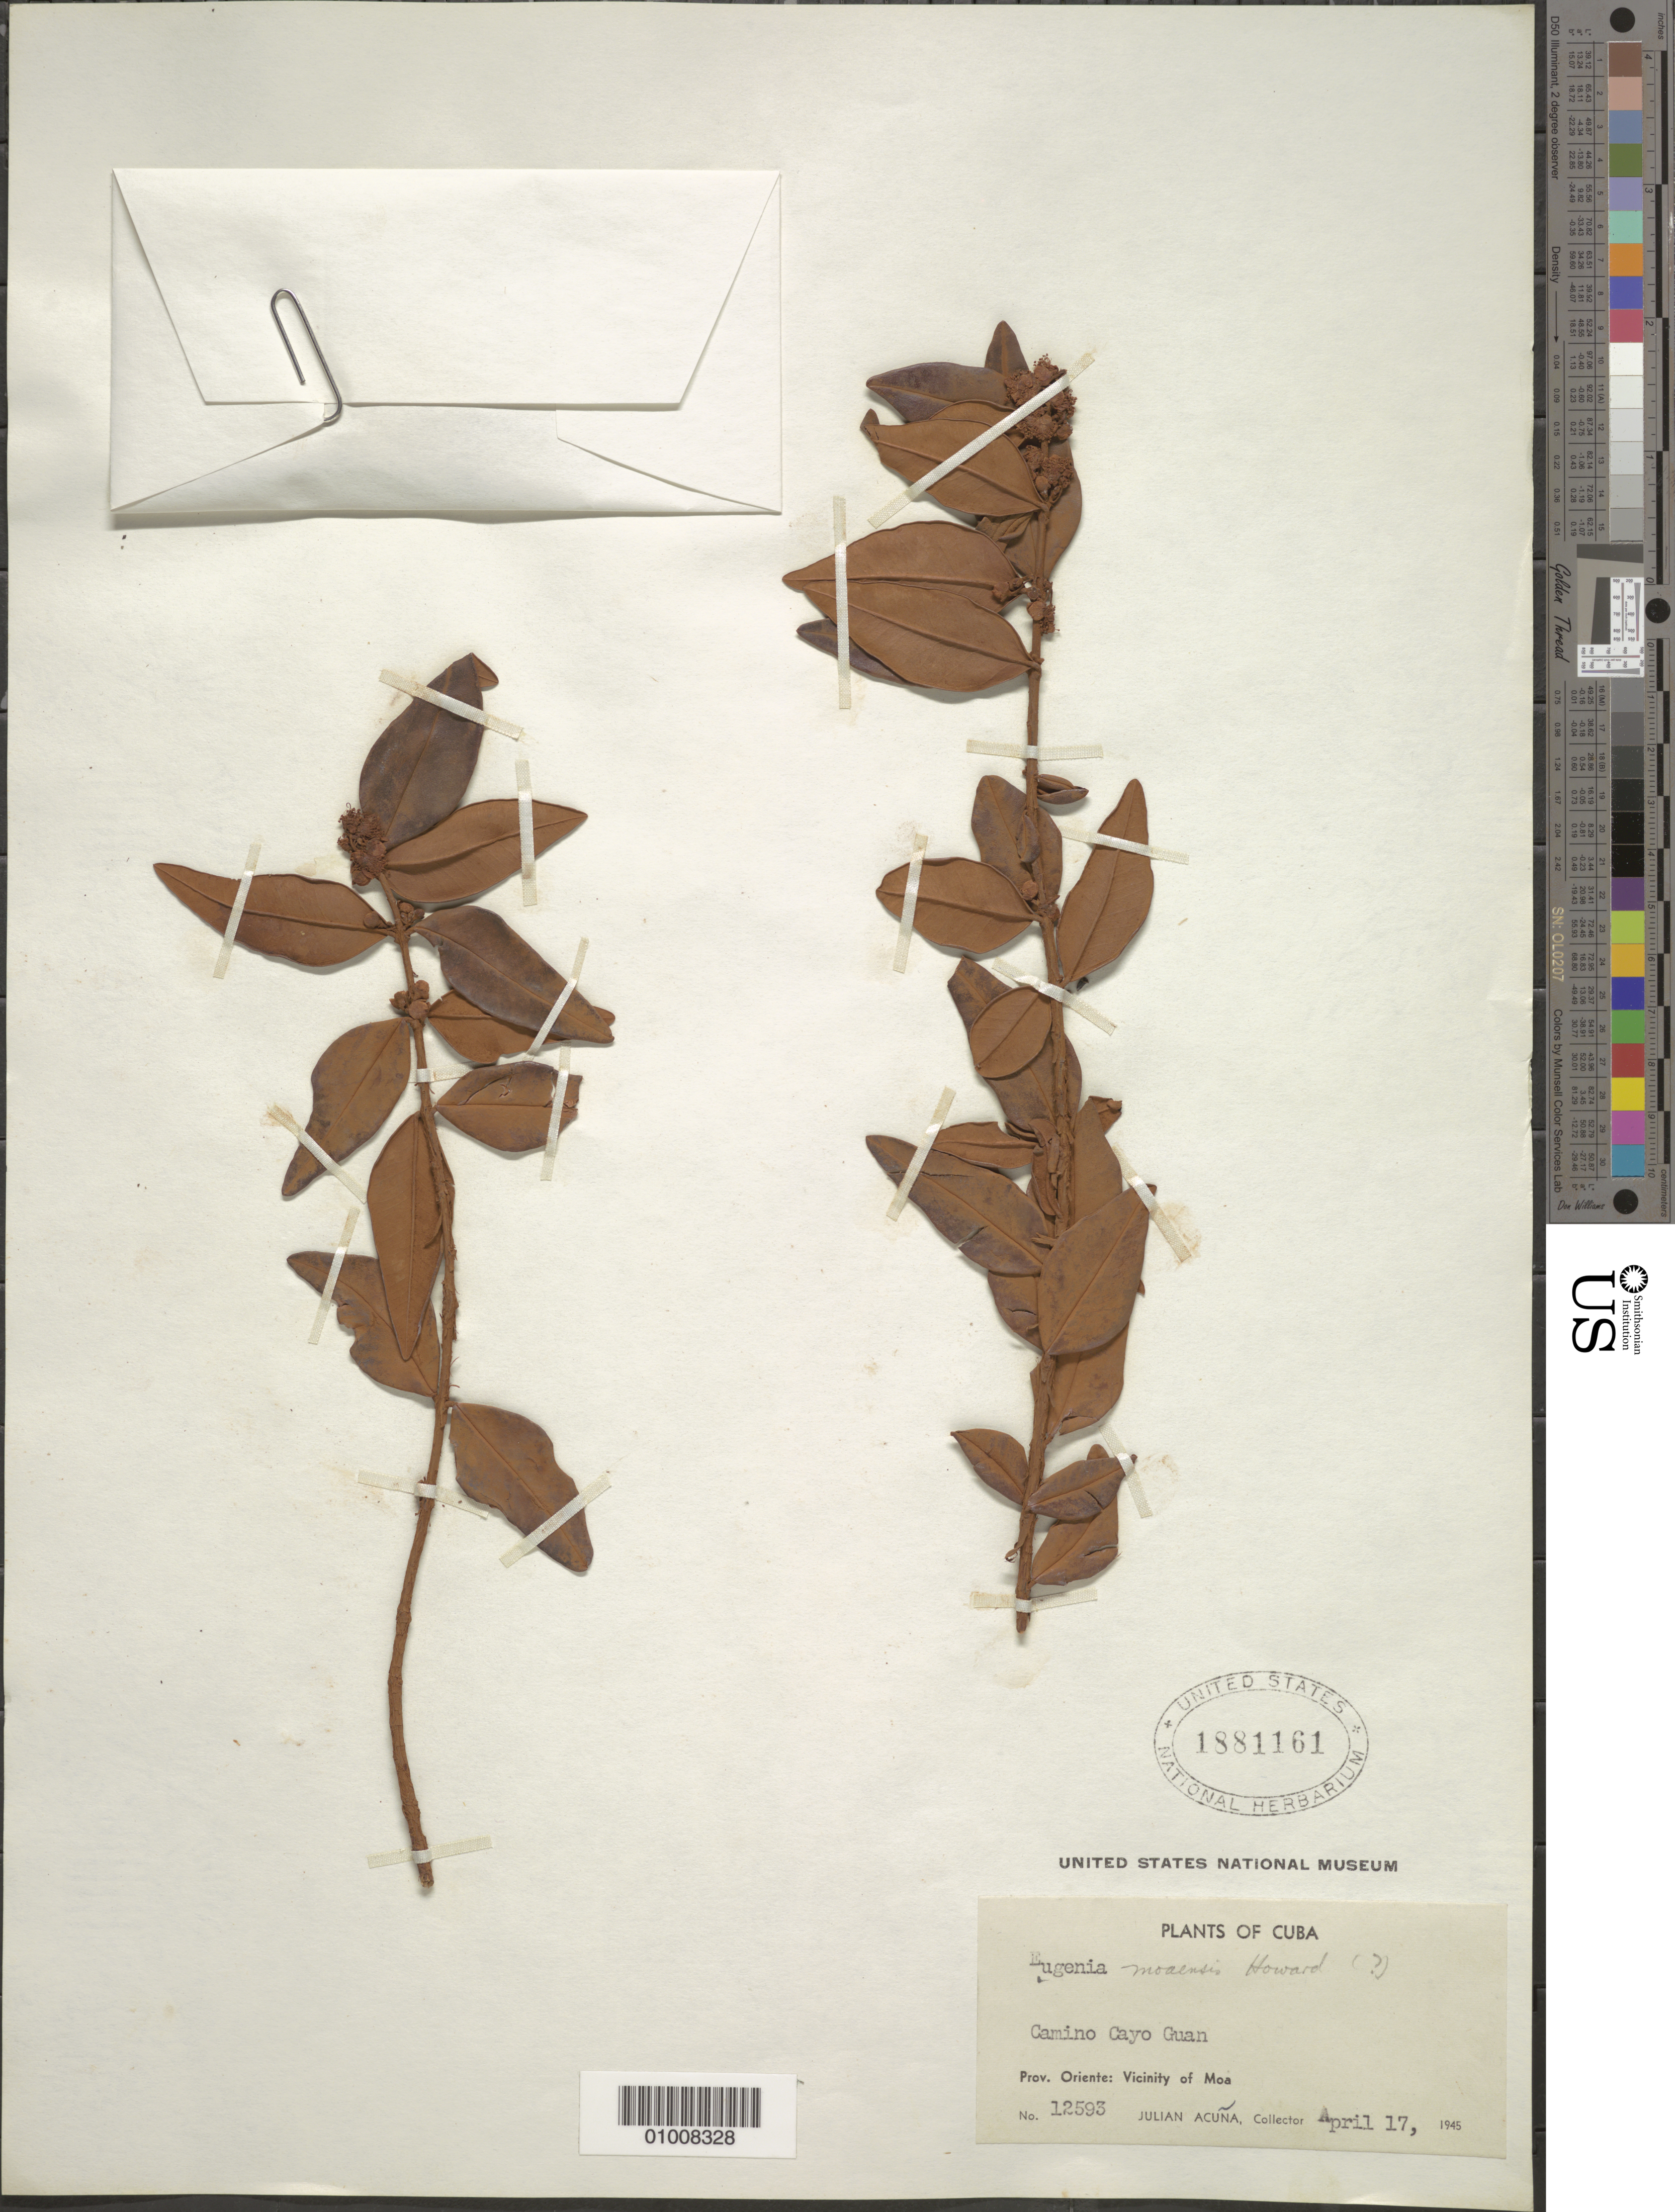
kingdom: Plantae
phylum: Tracheophyta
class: Magnoliopsida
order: Myrtales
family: Myrtaceae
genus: Eugenia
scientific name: Eugenia moaensis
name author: R.A. Howard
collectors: J. Acuña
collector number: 12593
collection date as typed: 17 Apr 1945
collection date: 1945-04-17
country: Cuba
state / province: Holguin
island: Cuba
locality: Camino Cayo Guan Vicinity of Moa [Oriente]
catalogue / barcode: US 1881161